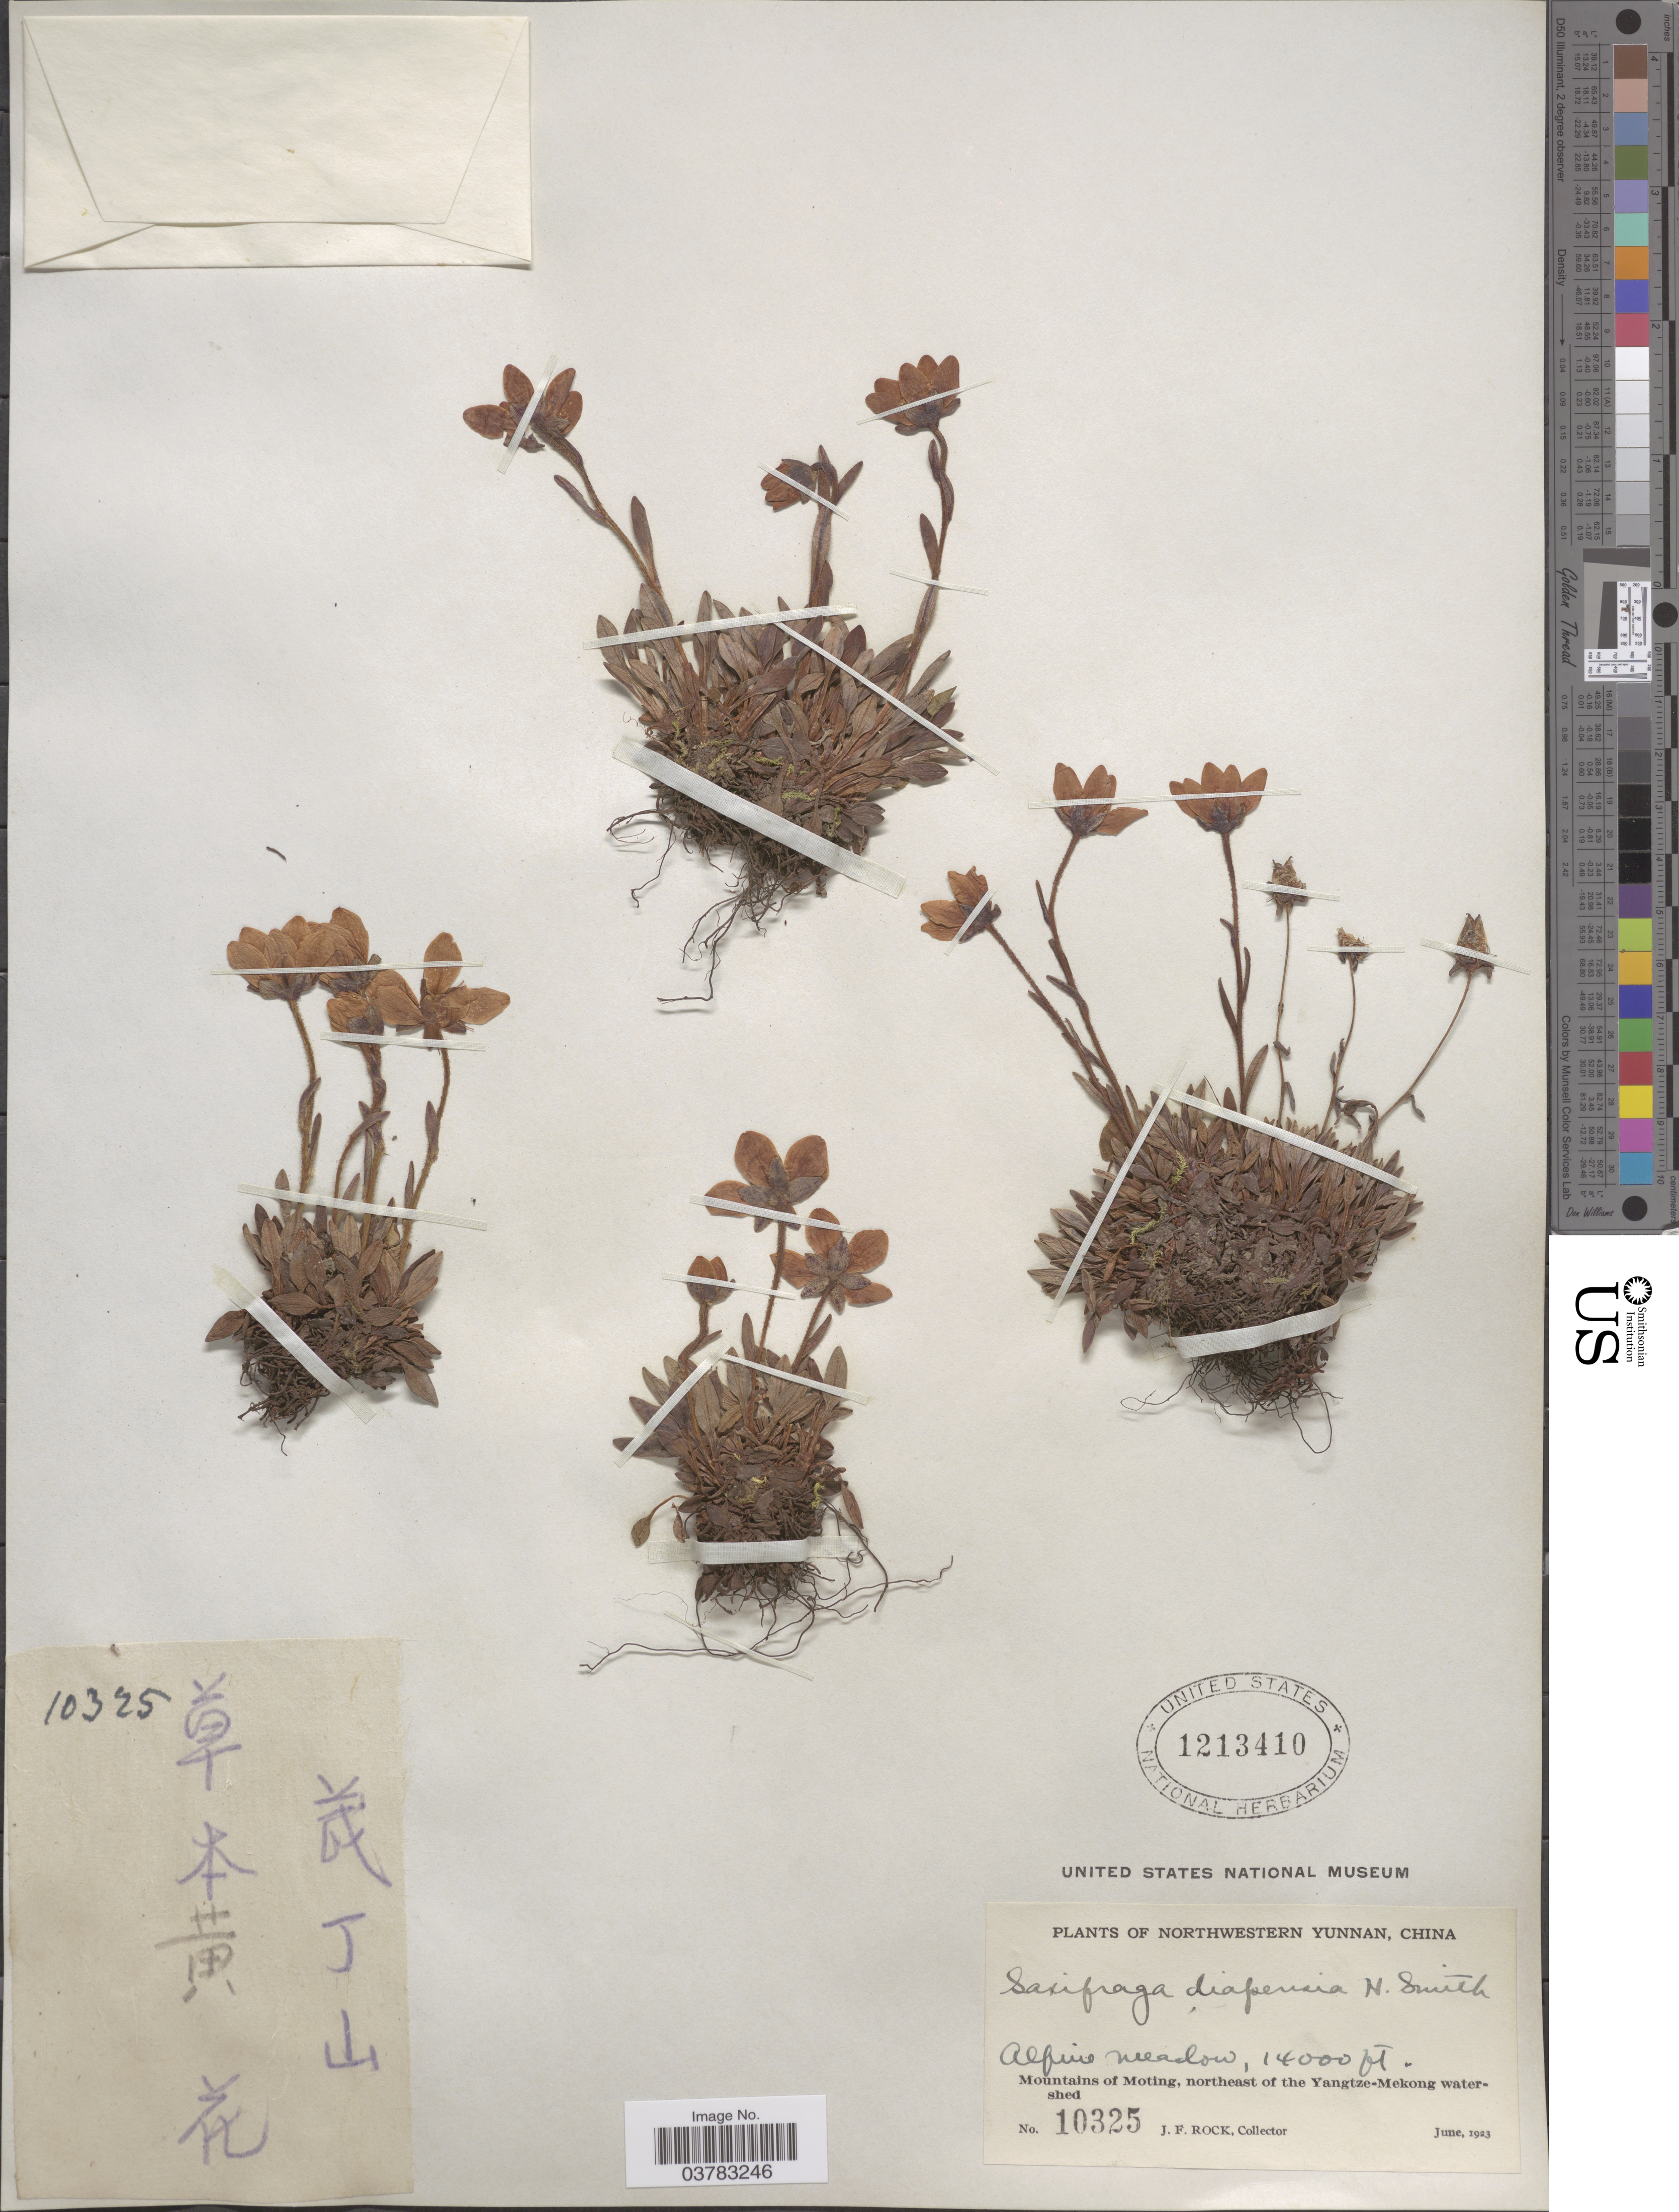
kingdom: Plantae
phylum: Tracheophyta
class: Magnoliopsida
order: Saxifragales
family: Saxifragaceae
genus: Saxifraga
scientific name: Saxifraga diapensia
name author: Harry Sm.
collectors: J. Rock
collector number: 10325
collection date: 1923-06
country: China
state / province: Yunnan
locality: Northwestern Yunnan. Mountains of Moting, northeast of the Yangtze-Mekong watershed.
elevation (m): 4267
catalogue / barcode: US 1213410